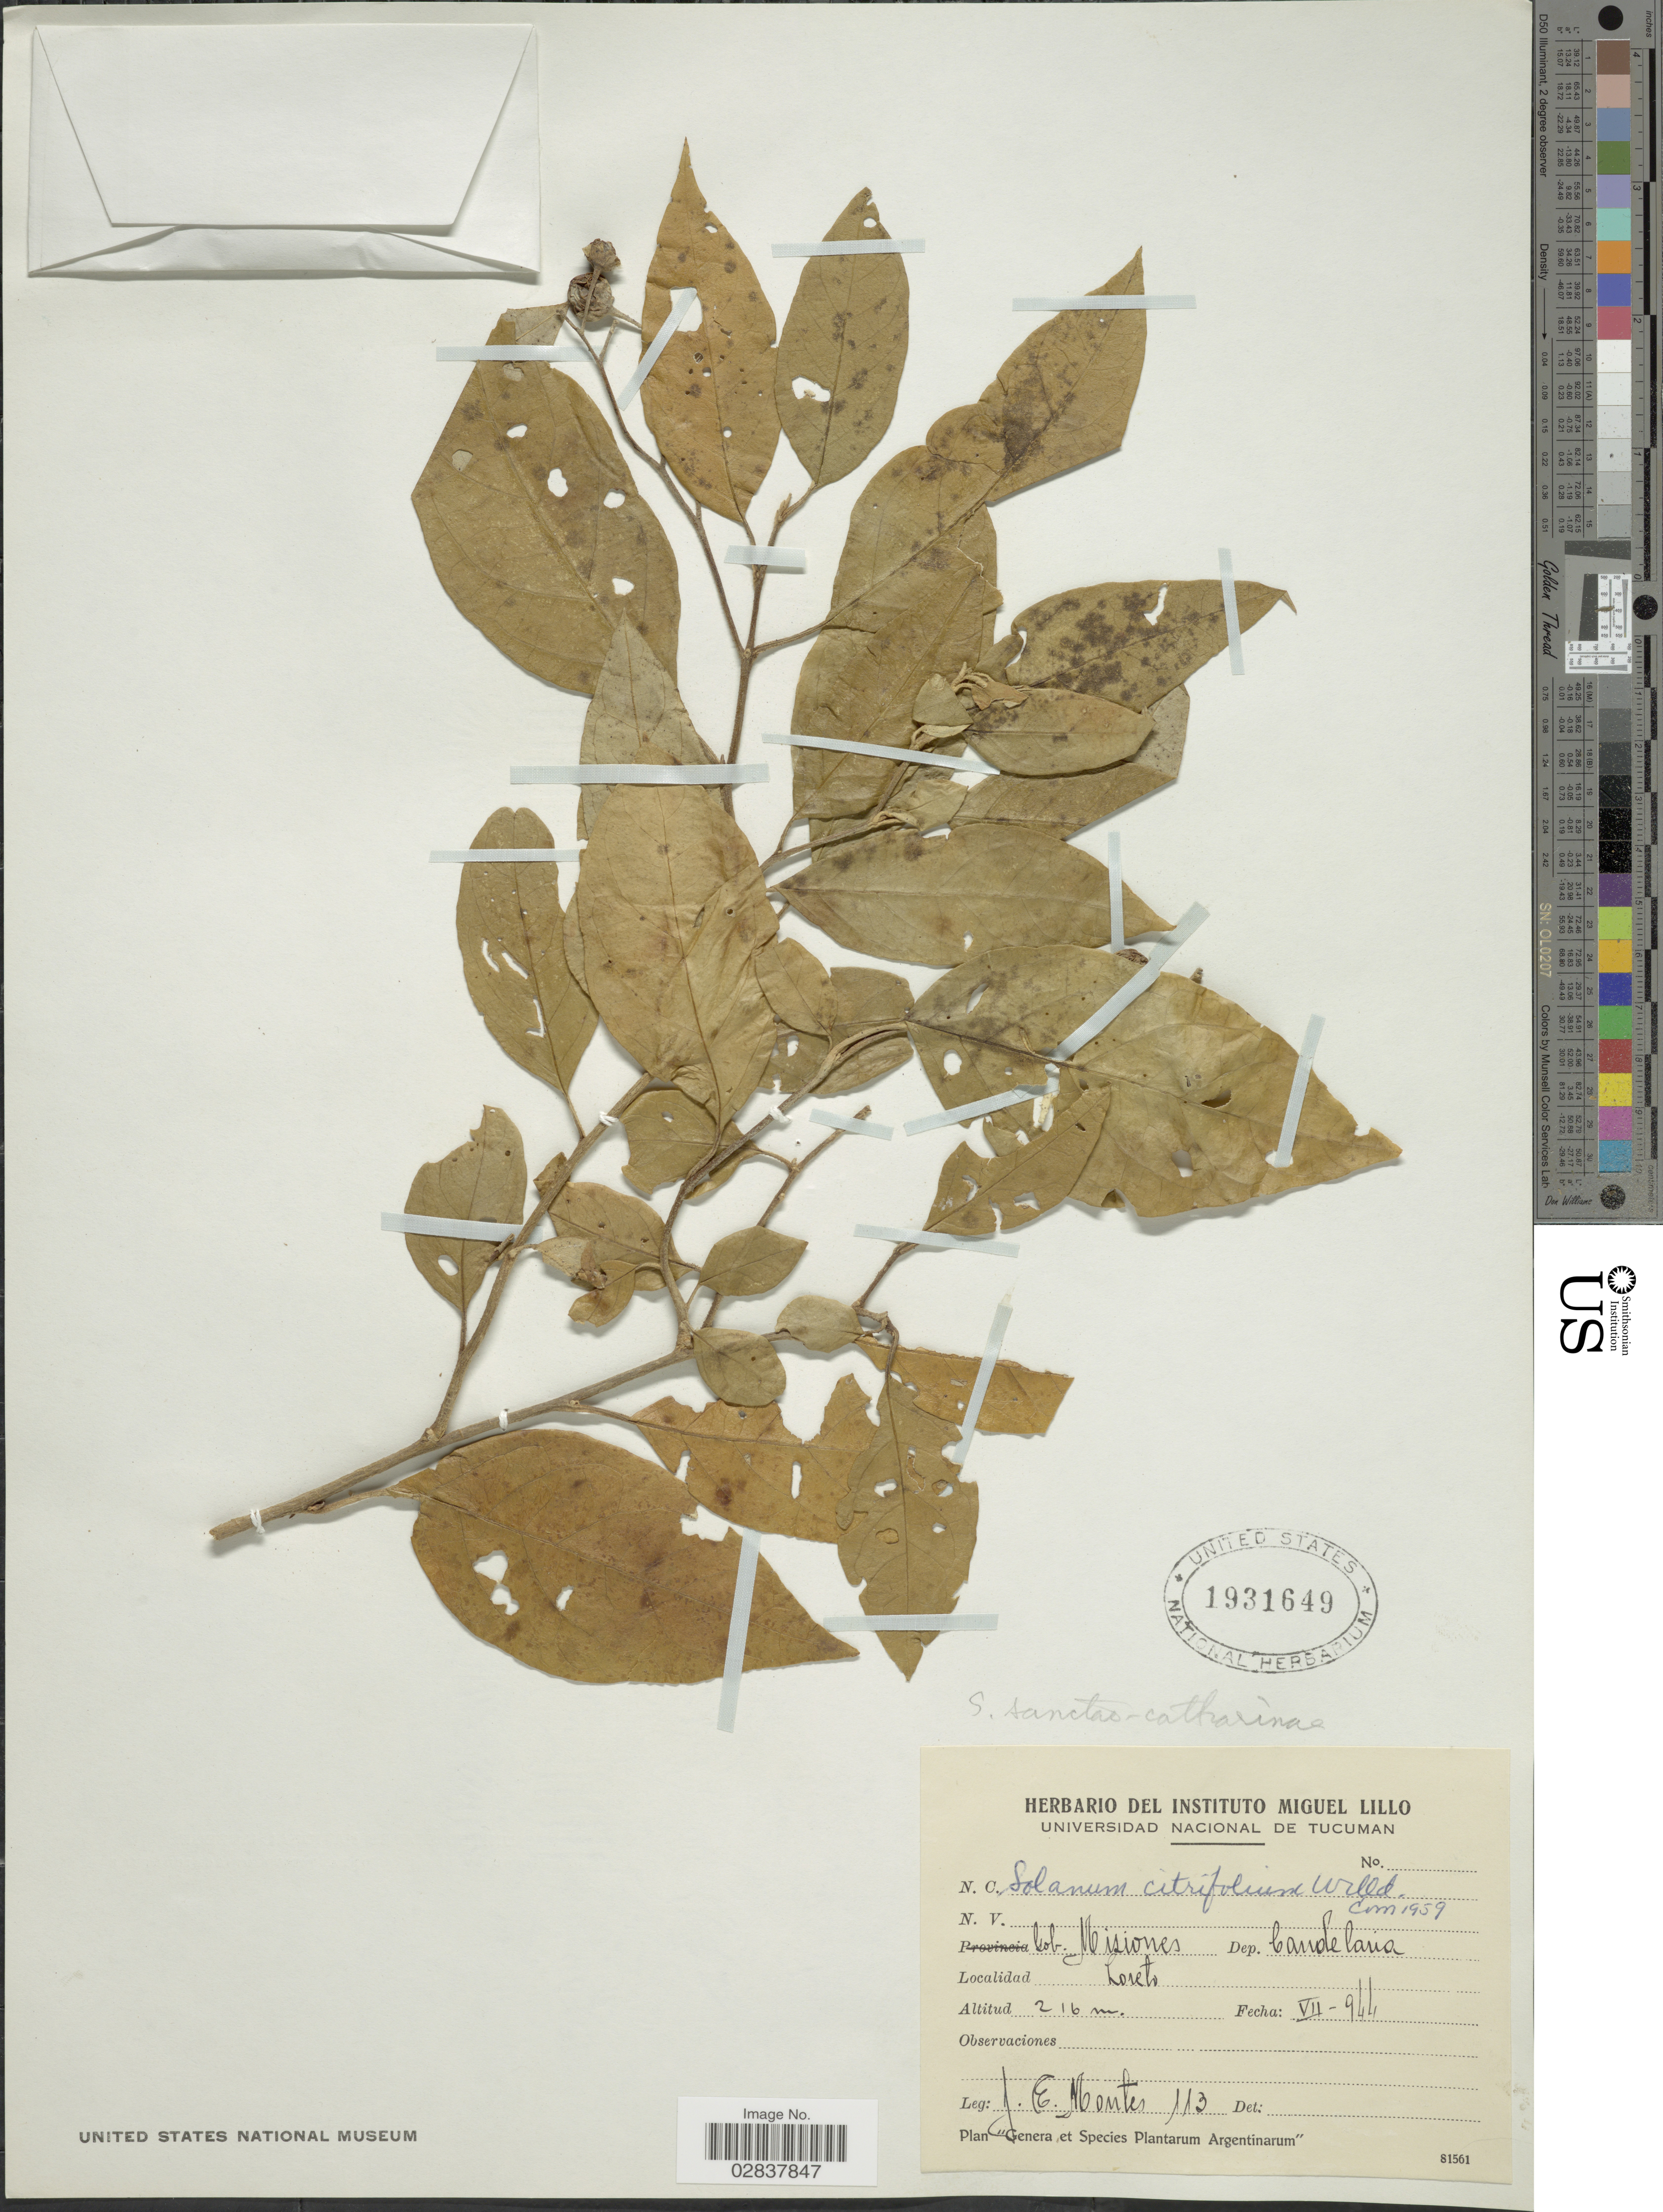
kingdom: Plantae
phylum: Tracheophyta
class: Magnoliopsida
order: Solanales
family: Solanaceae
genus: Solanum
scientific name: Solanum sanctae-katharinae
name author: Dunal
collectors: J. E. Montes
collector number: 113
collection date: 1944-07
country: Argentina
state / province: Misiones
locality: Gob. Misiones, Dep. Candelaria, Loreto.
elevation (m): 216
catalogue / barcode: US 1931649